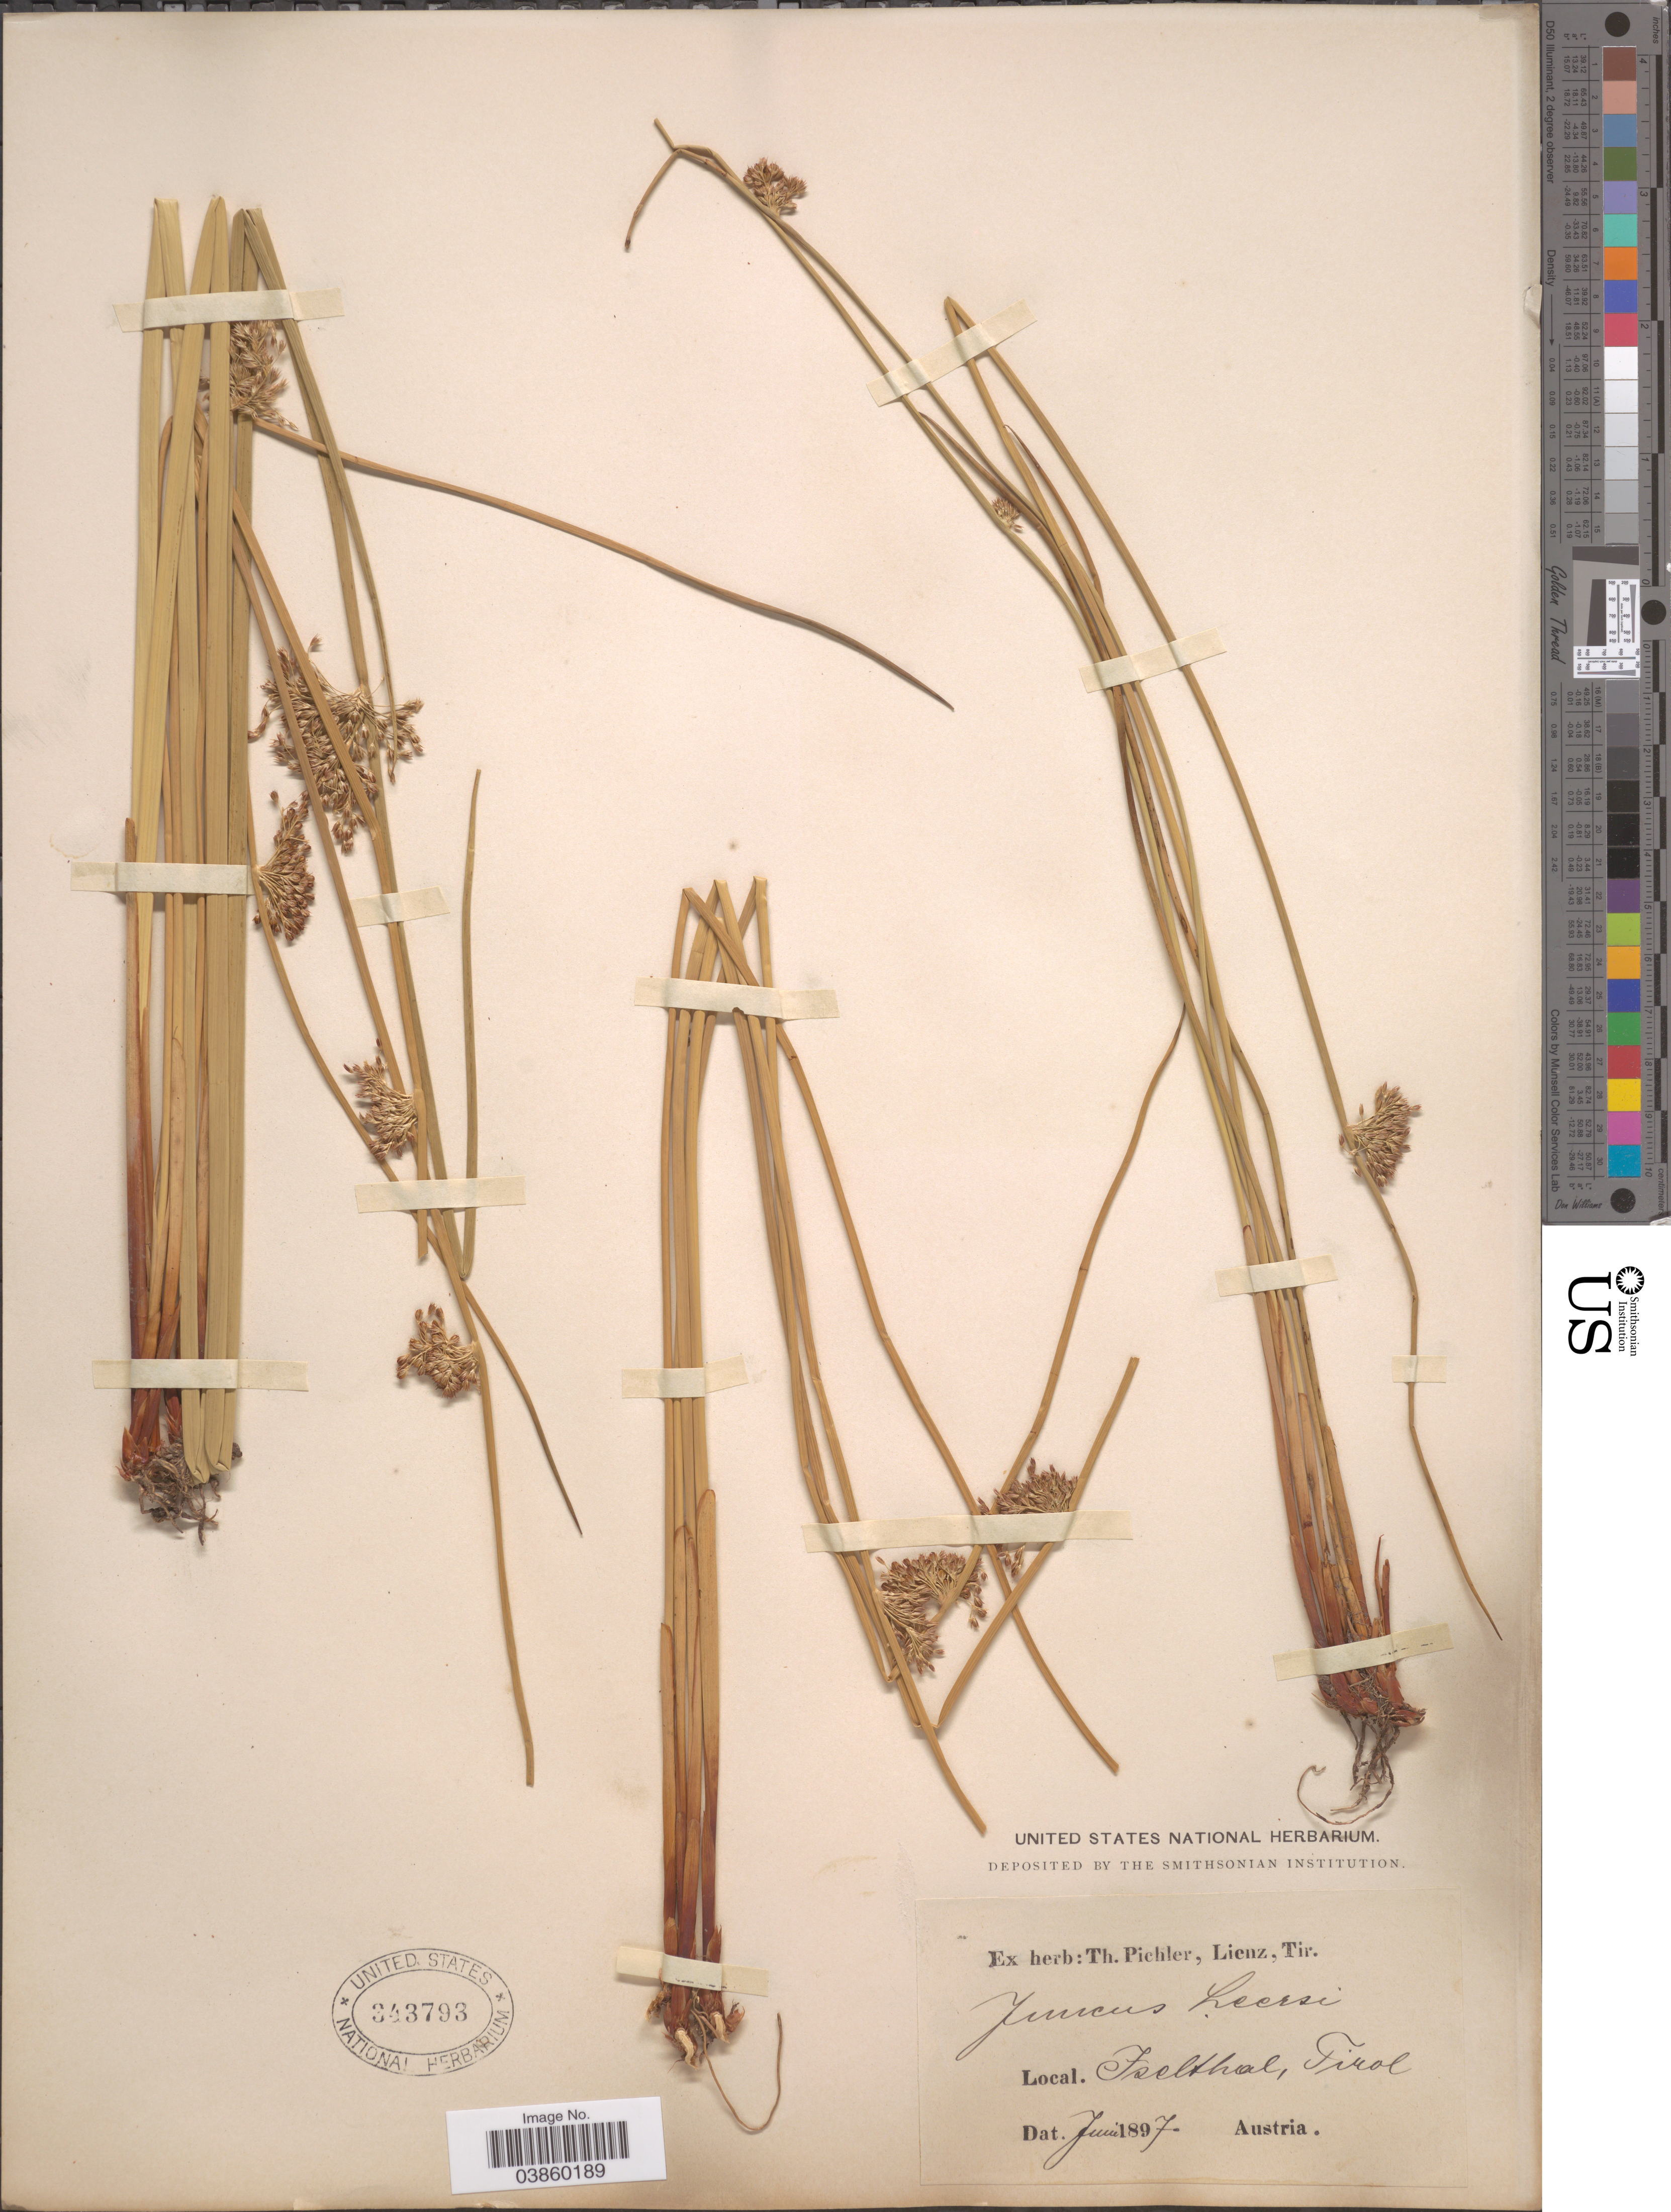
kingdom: Plantae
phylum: Tracheophyta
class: Liliopsida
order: Poales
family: Juncaceae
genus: Juncus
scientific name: Juncus conglomeratus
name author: L.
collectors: ex herb. T. Pichler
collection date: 1897-06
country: Austria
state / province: Tirol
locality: Iselthal.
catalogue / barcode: US 343793